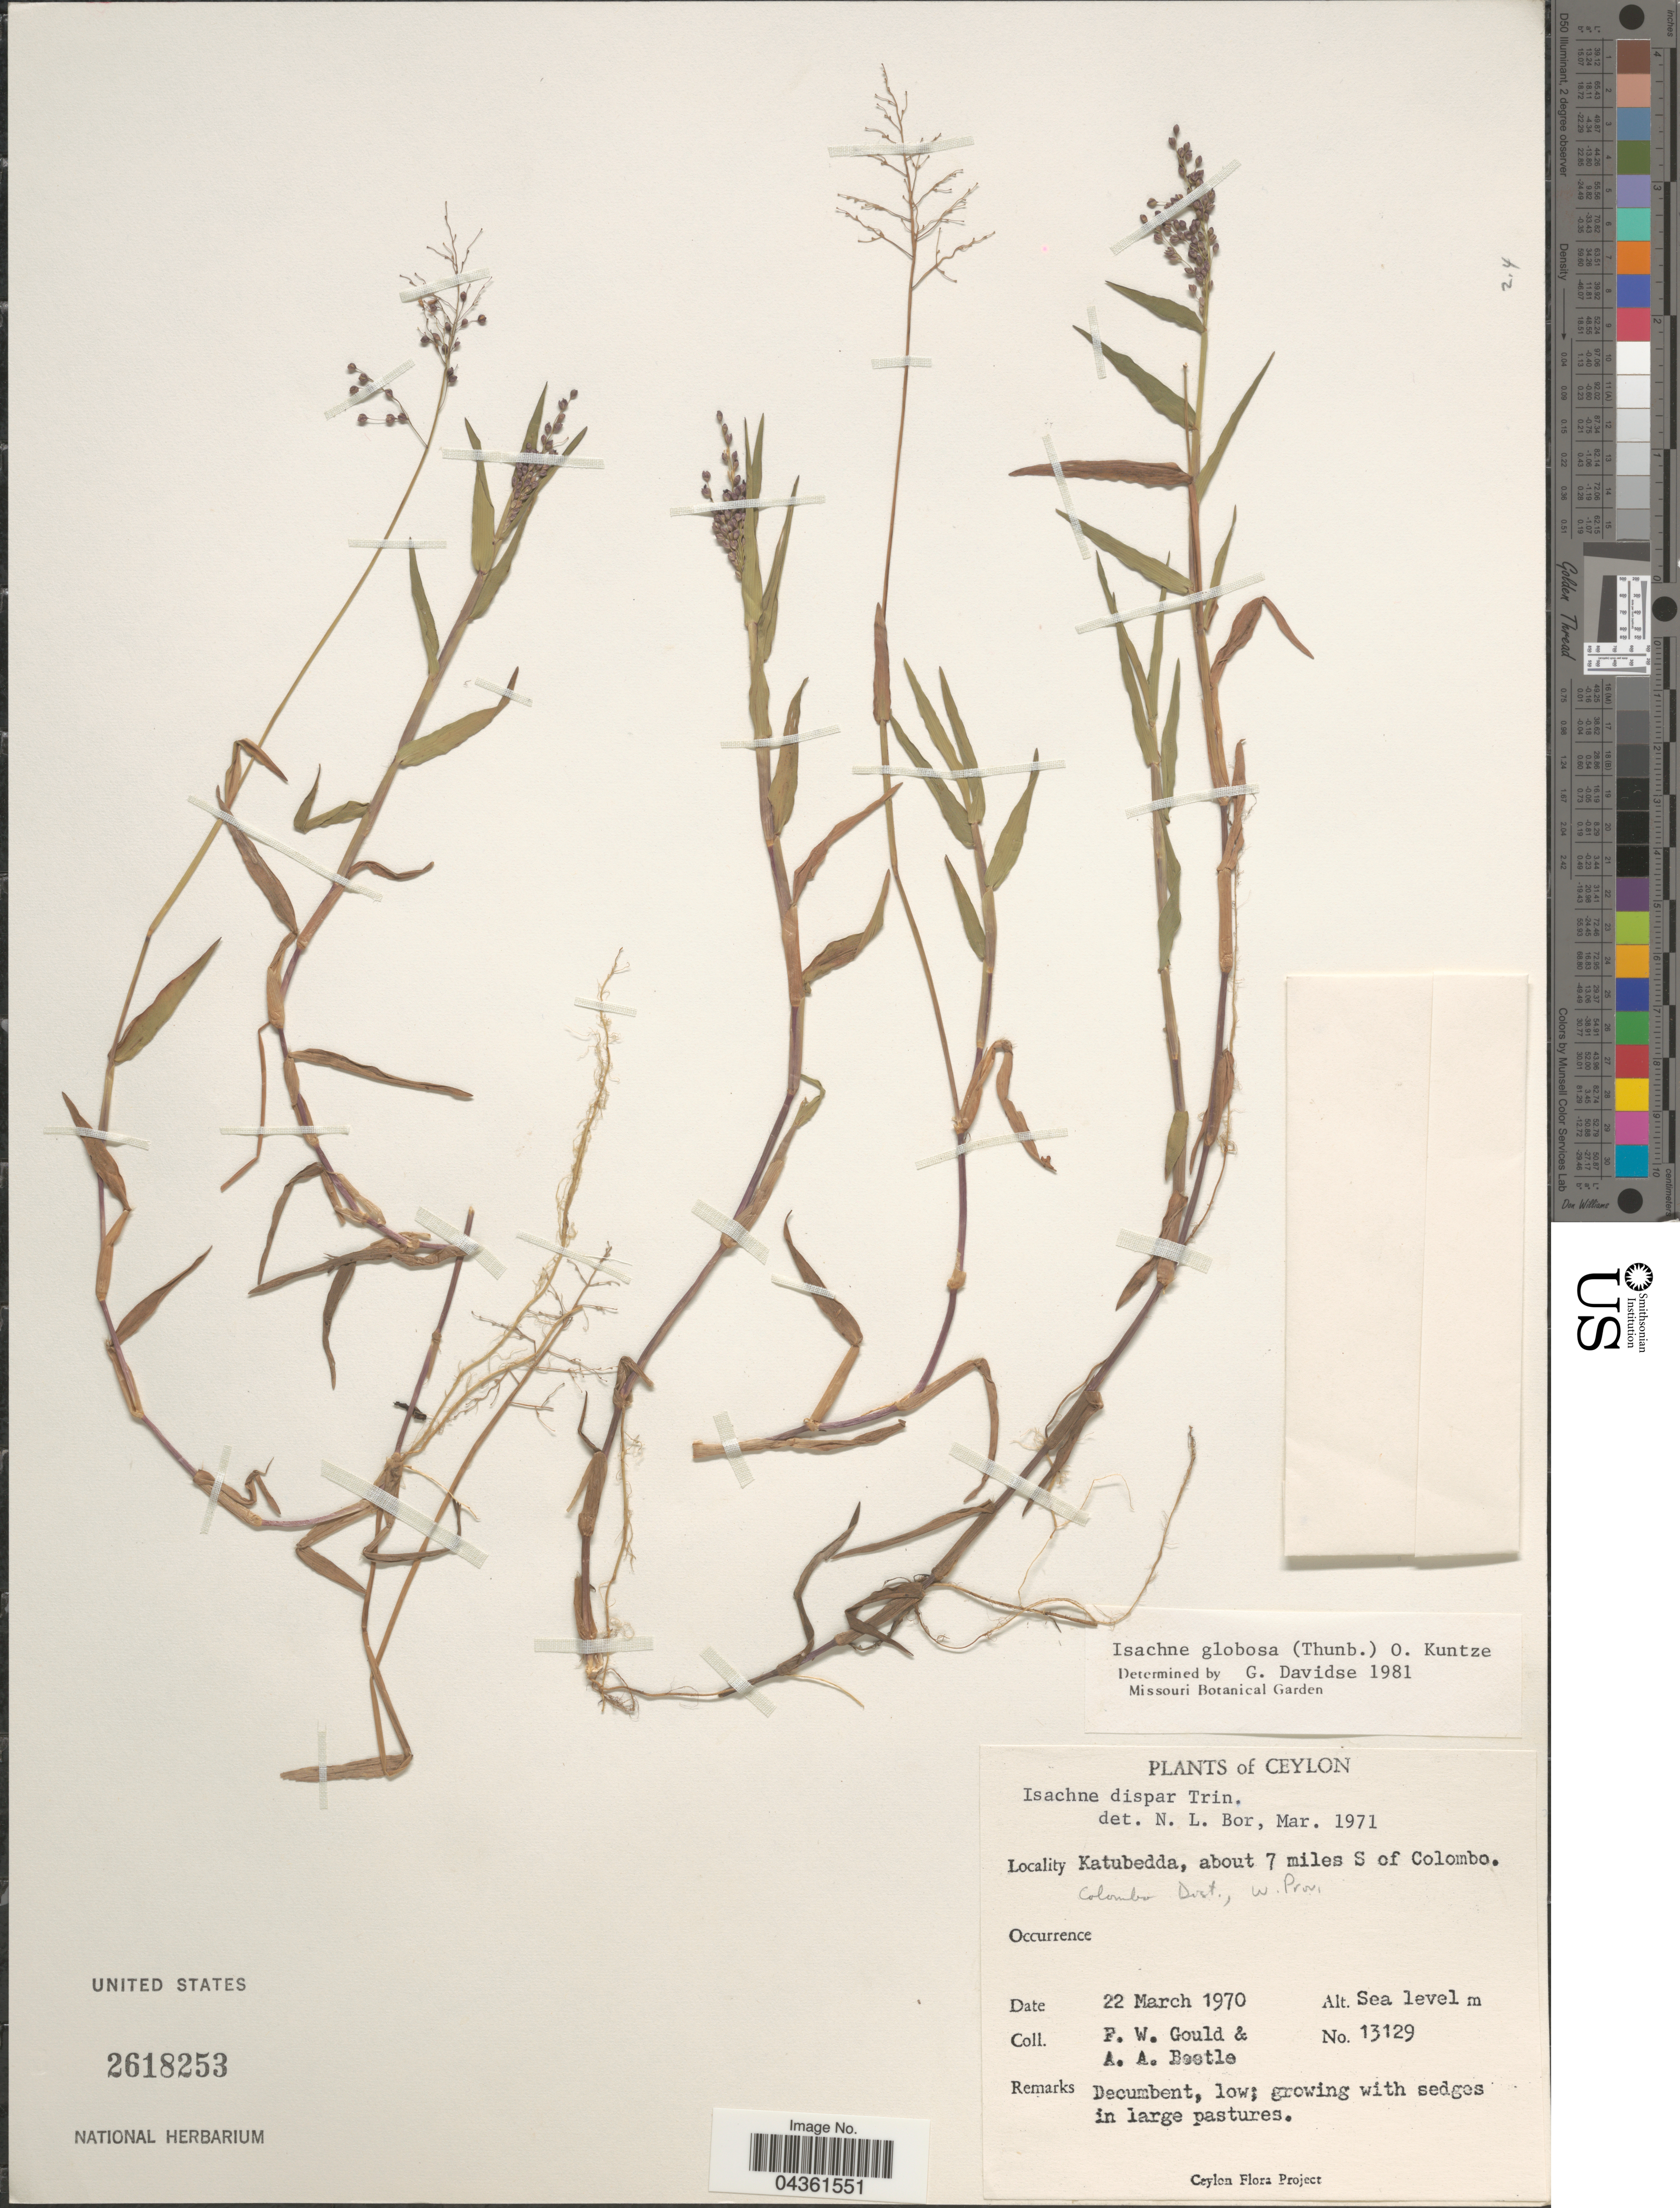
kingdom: Plantae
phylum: Tracheophyta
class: Liliopsida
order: Poales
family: Poaceae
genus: Isachne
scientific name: Isachne globosa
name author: (Thunb.) Kuntze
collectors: F. W. Gould & A. A. Beetle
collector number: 13129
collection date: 1970-03-22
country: Sri Lanka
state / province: Western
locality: Ceylon. Katubedda, about 7 miles S of Colombo. Colombo Dist., W. Prov.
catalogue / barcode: US 2618253